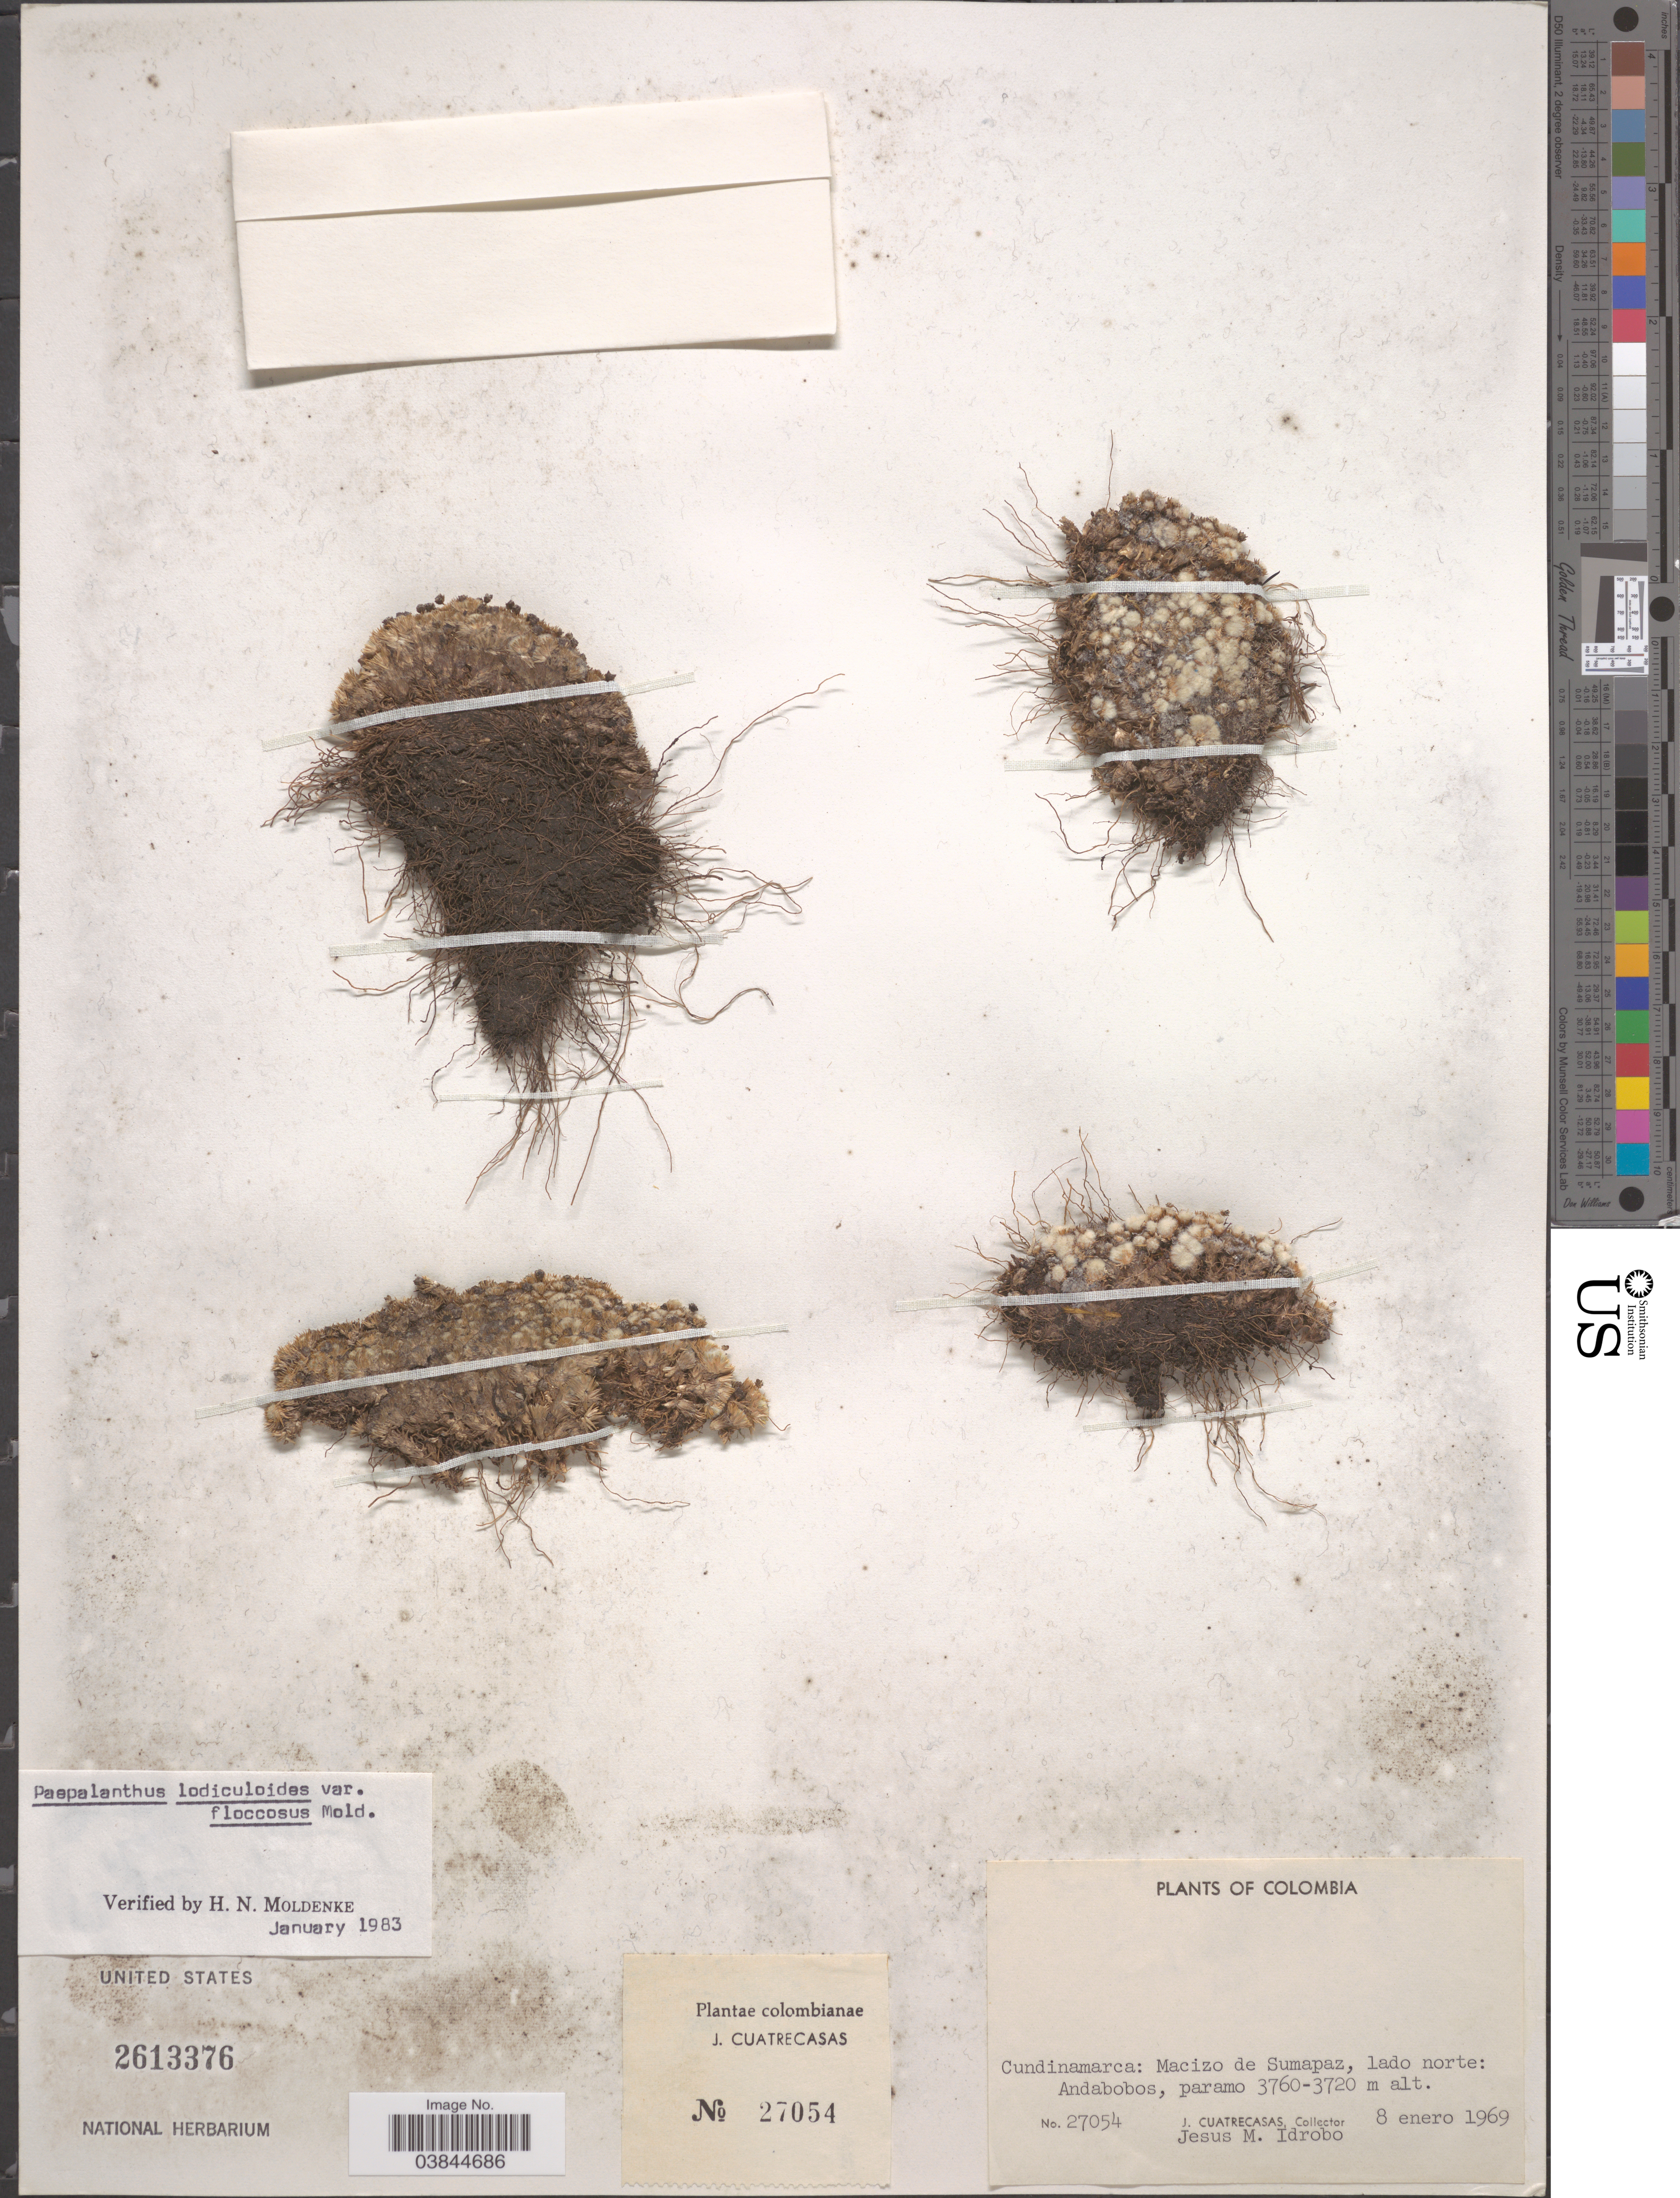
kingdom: Plantae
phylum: Tracheophyta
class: Liliopsida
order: Poales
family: Eriocaulaceae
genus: Paepalanthus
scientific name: Paepalanthus lodiculoides var. floccosus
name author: Moldenke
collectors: J. Cuatrecasas & J. M. Idrobo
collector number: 27054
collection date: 1969-01-08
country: Colombia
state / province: Cundinamarca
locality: Macizo de Sumapaz, lado norte: Andabobos, paramo.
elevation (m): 3720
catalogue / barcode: US 2613376